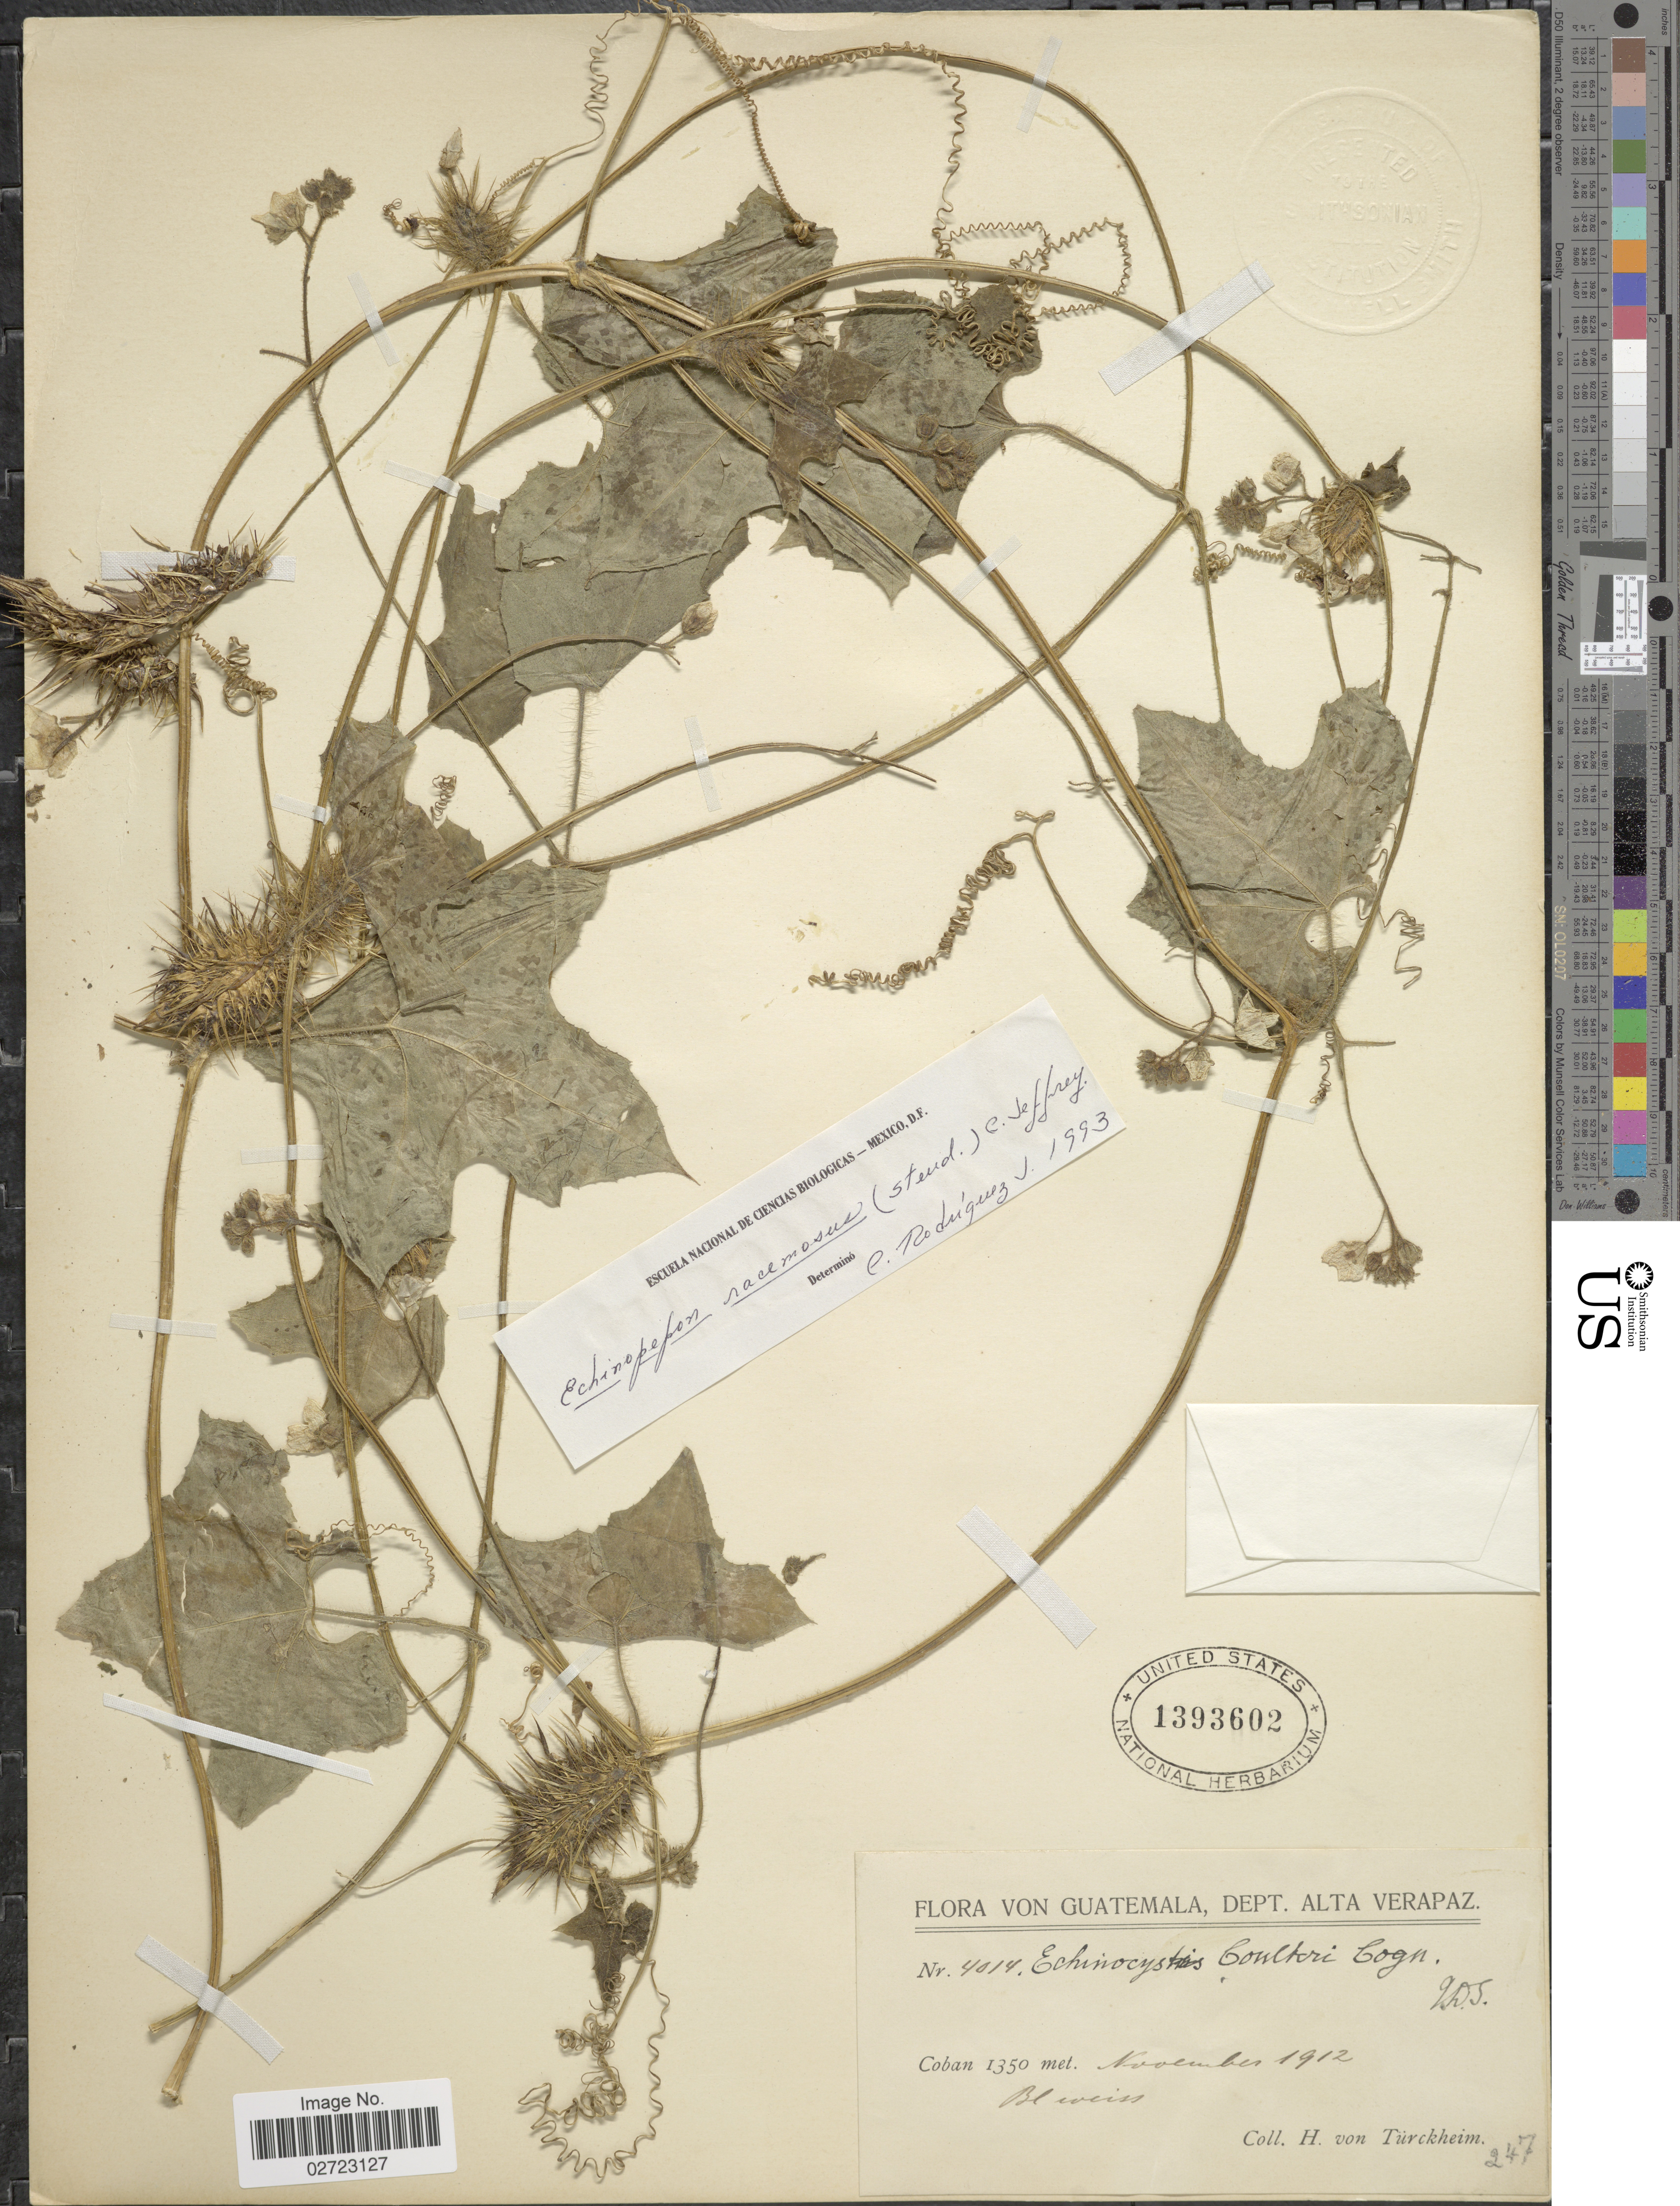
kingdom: Plantae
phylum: Tracheophyta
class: Magnoliopsida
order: Cucurbitales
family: Cucurbitaceae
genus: Echinopepon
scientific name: Echinopepon racemosus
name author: (Steud.) C. Jeffrey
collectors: H. von Türckheim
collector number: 4014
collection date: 1912-11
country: Guatemala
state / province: Alta Verapaz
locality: Coban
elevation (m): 1350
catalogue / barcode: US 1393602